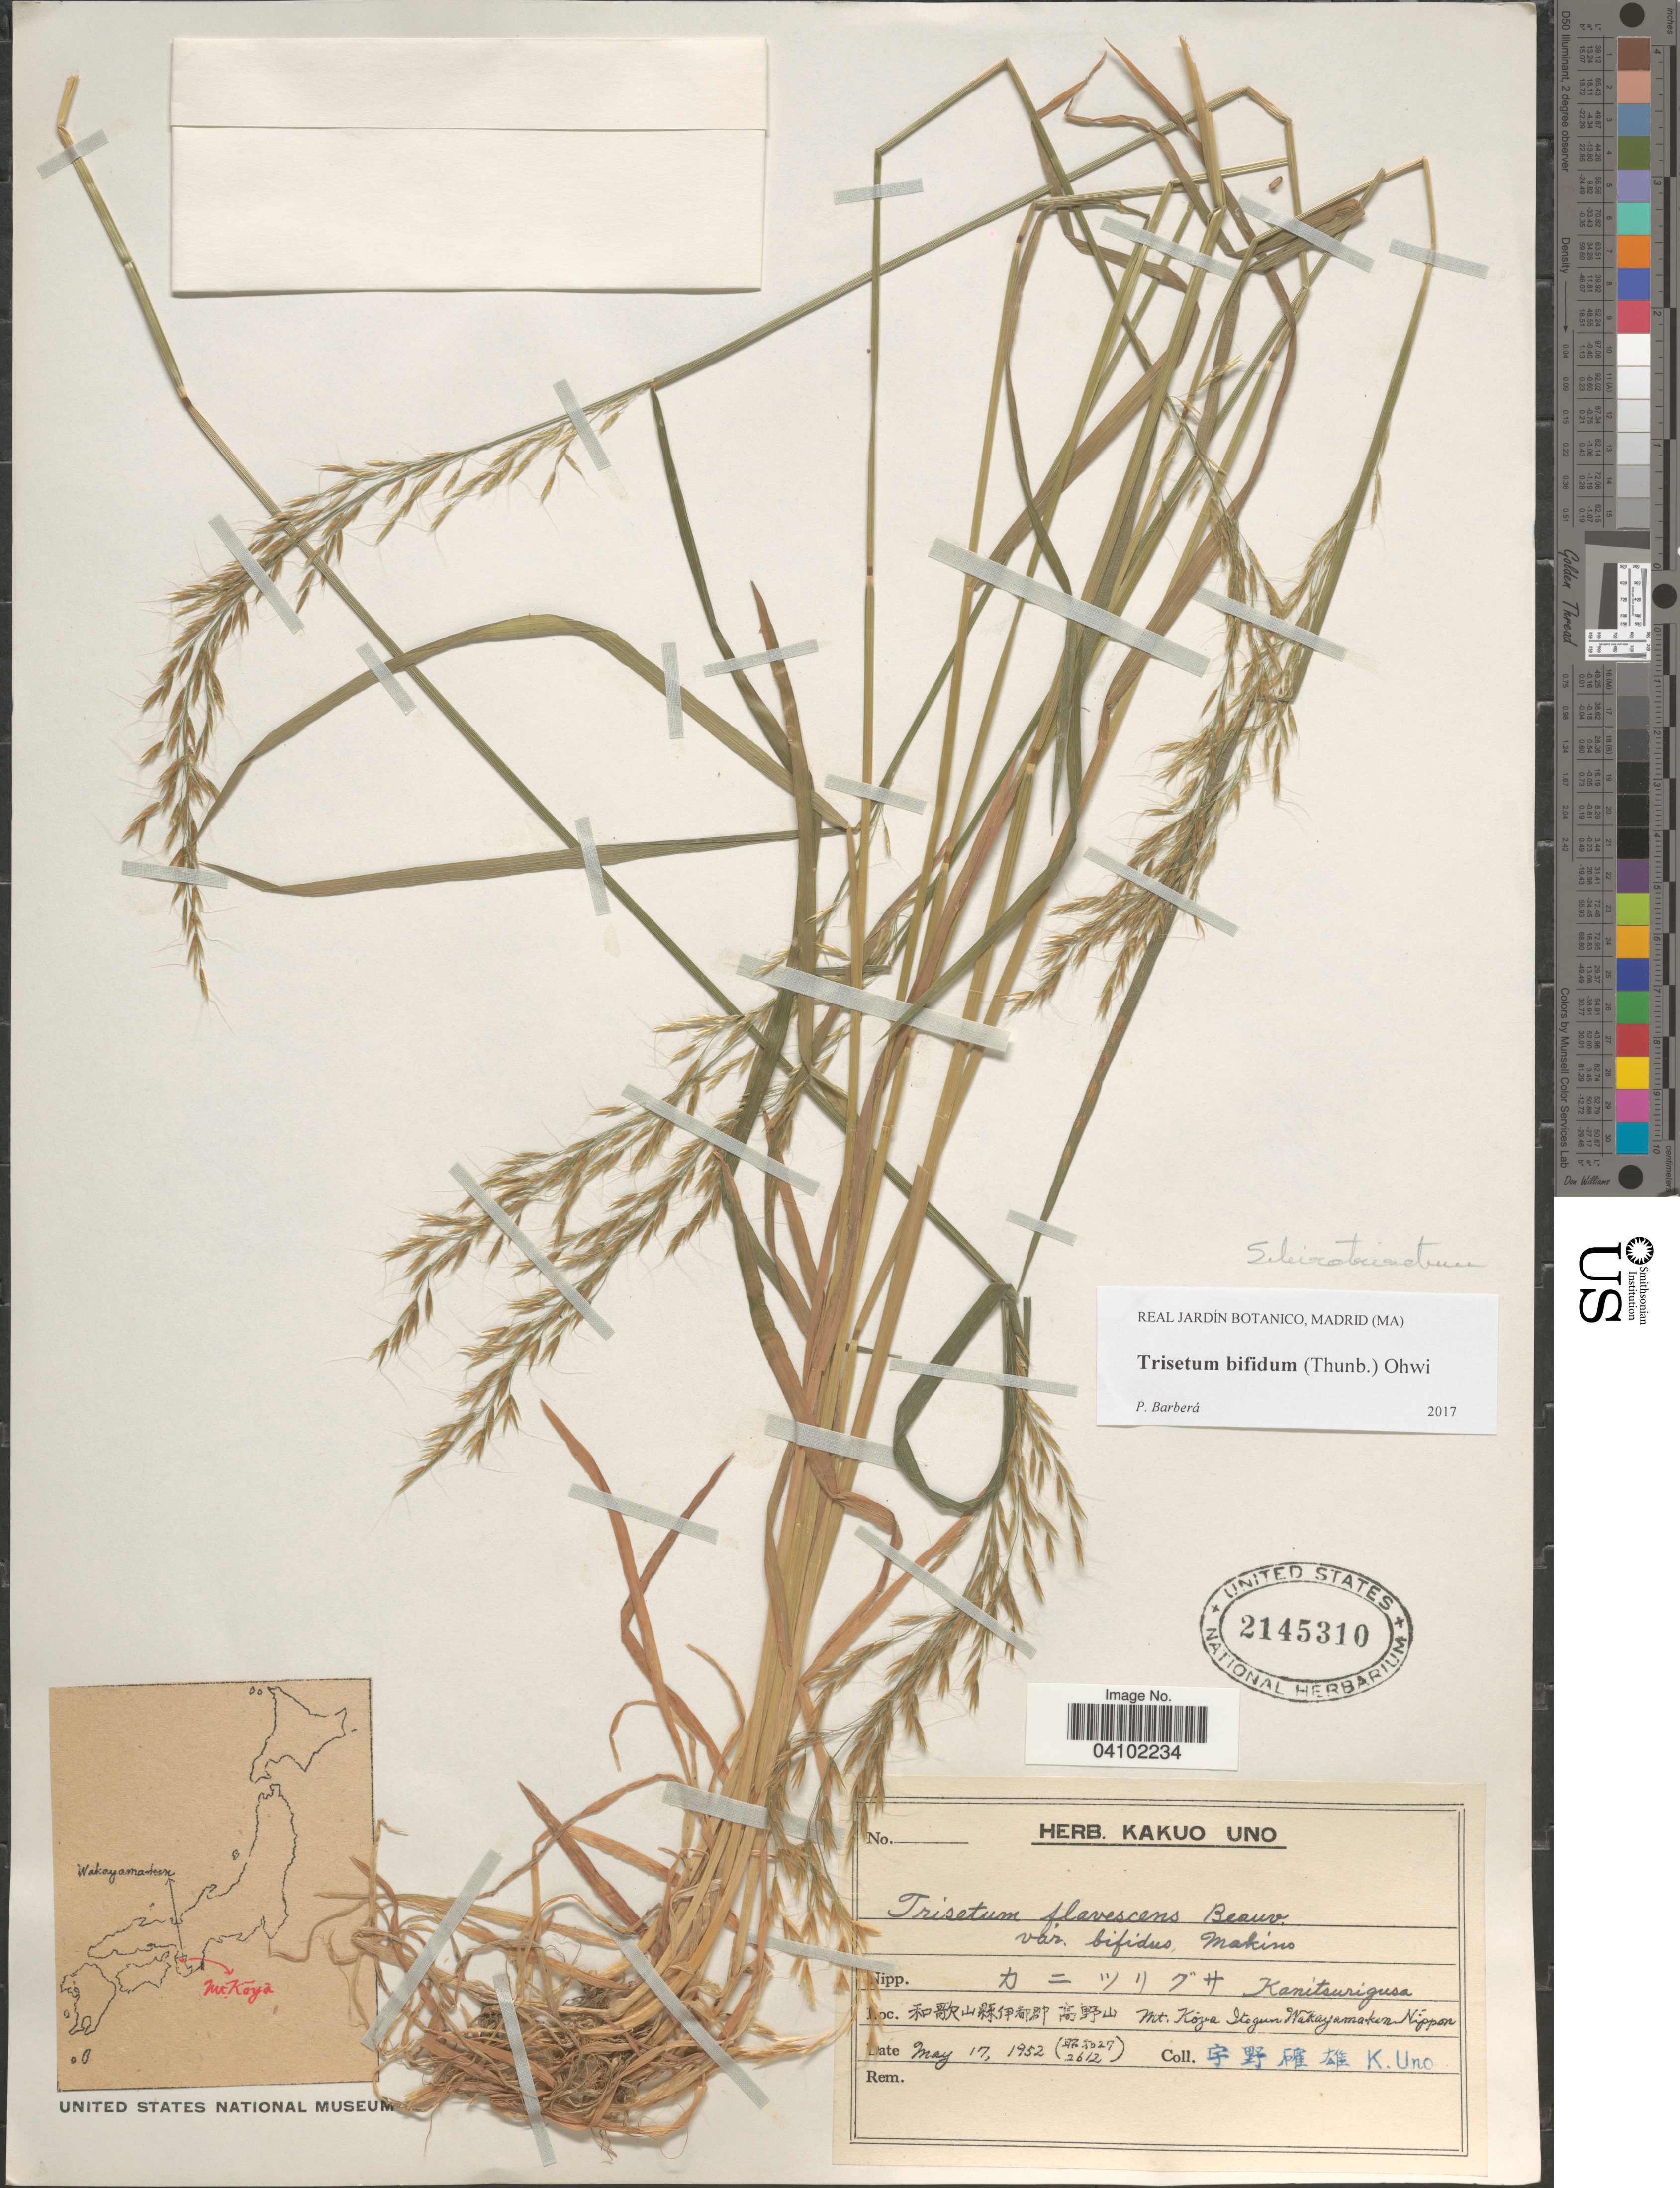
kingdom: Plantae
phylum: Tracheophyta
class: Liliopsida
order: Poales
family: Poaceae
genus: Sibirotrisetum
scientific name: Sibirotrisetum bifidum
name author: (Thunb.) Barberá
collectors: K. Uno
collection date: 1952-05-17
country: Japan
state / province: Wakayama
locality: Mt. Koya Itogun Wakayama-ken Nippon.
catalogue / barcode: US 2145310